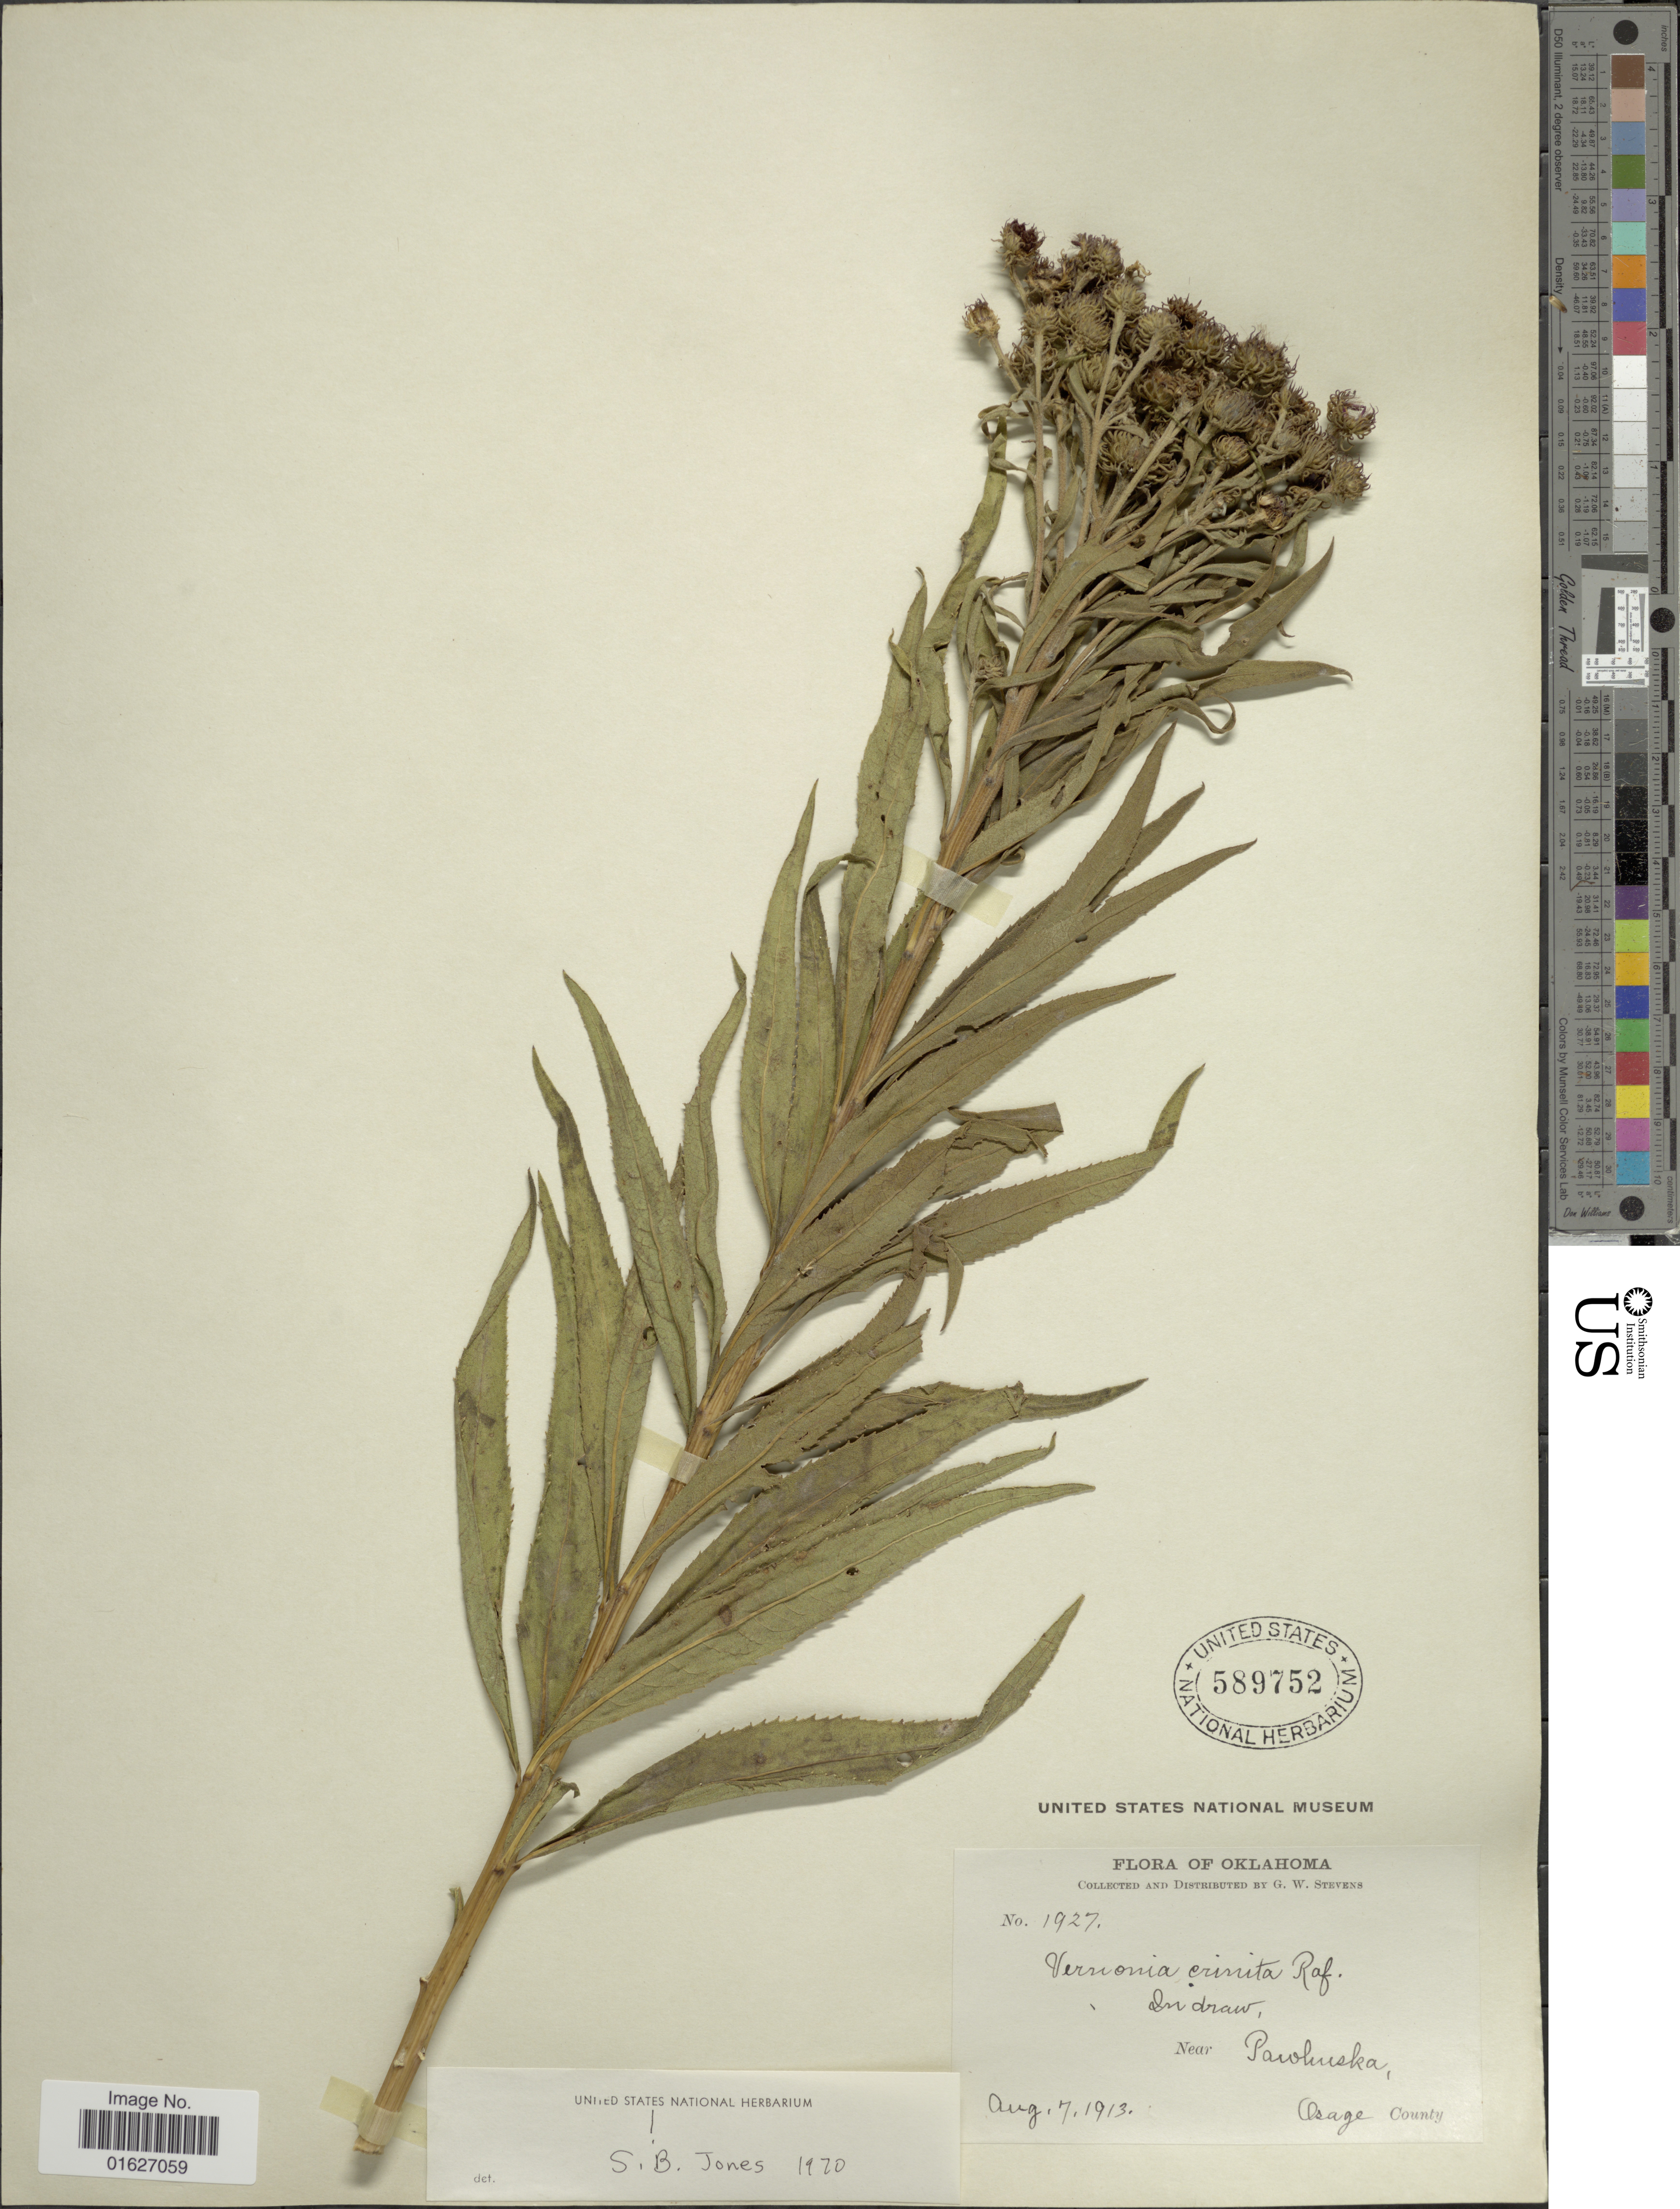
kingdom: Plantae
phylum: Tracheophyta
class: Magnoliopsida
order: Asterales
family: Asteraceae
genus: Vernonia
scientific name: Vernonia arkansana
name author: DC.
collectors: G. W. Stevens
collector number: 1927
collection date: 1913-08-07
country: United States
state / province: Oklahoma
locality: Near Pawhuska, Osage County.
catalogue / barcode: US 589752